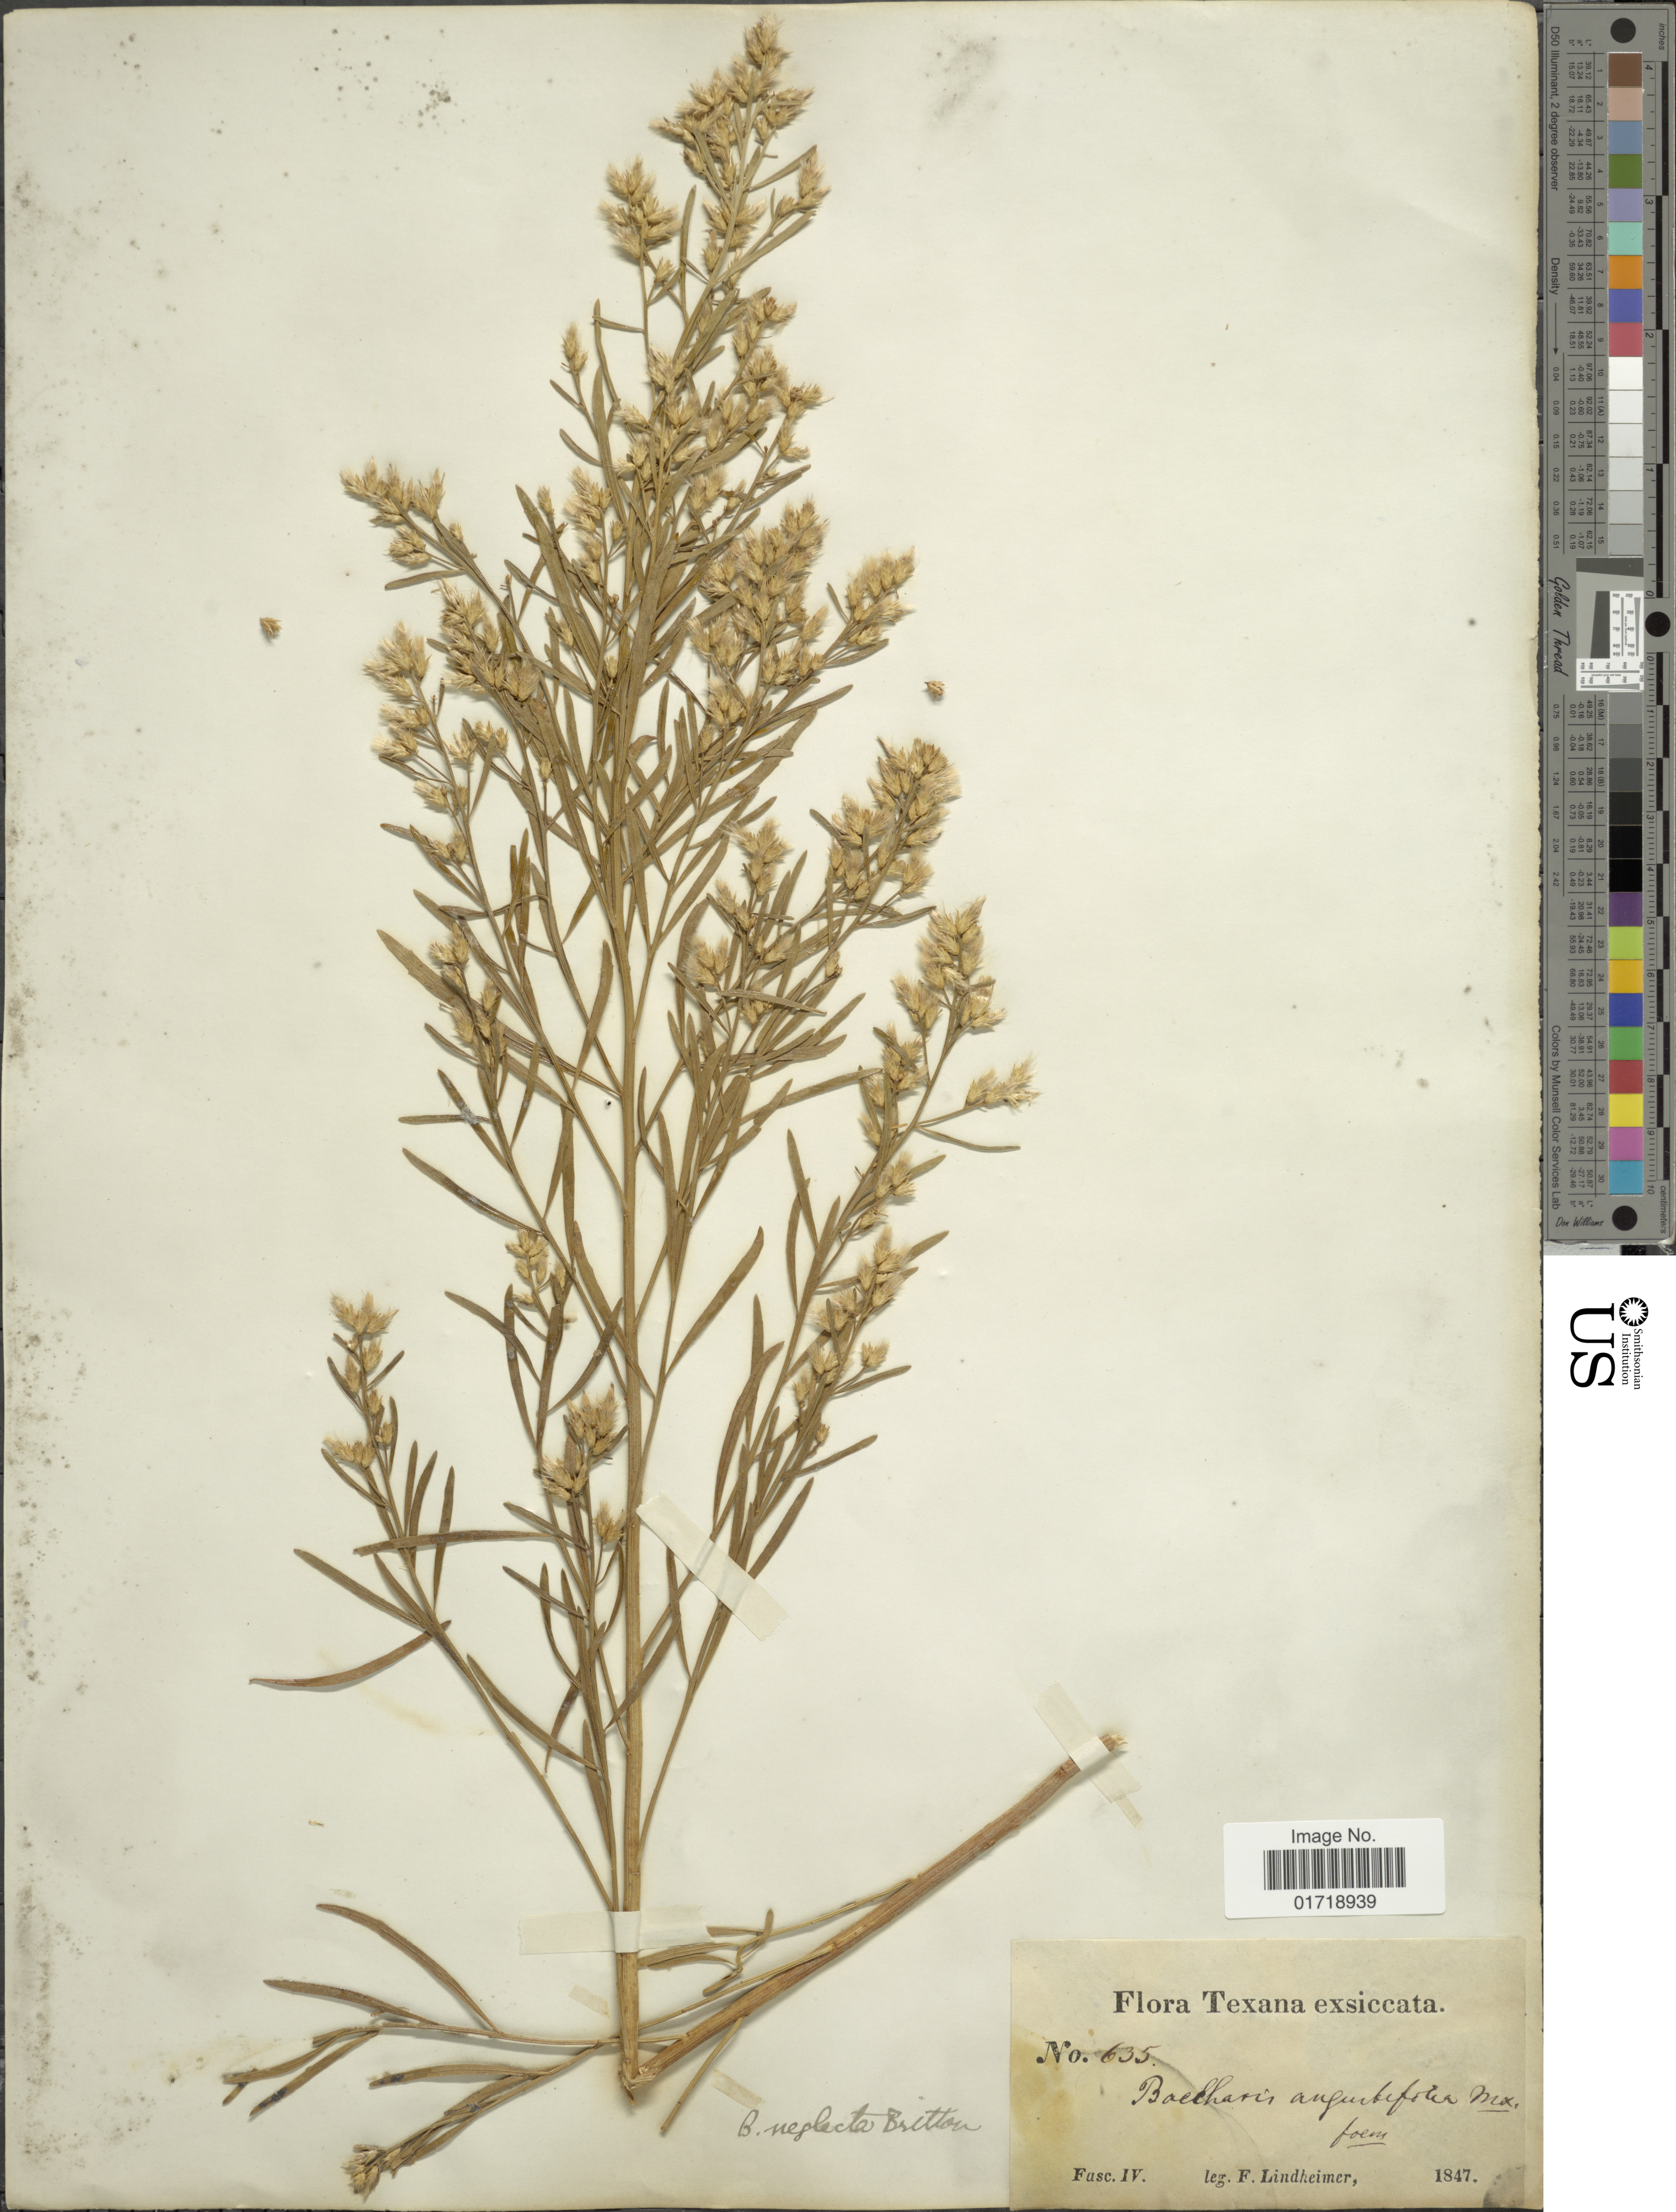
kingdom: Plantae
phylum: Tracheophyta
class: Magnoliopsida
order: Asterales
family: Asteraceae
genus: Baccharis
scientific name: Baccharis neglecta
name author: Britton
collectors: F. Lindheimer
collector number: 635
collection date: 1847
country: United States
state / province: Texas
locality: Fasc IV